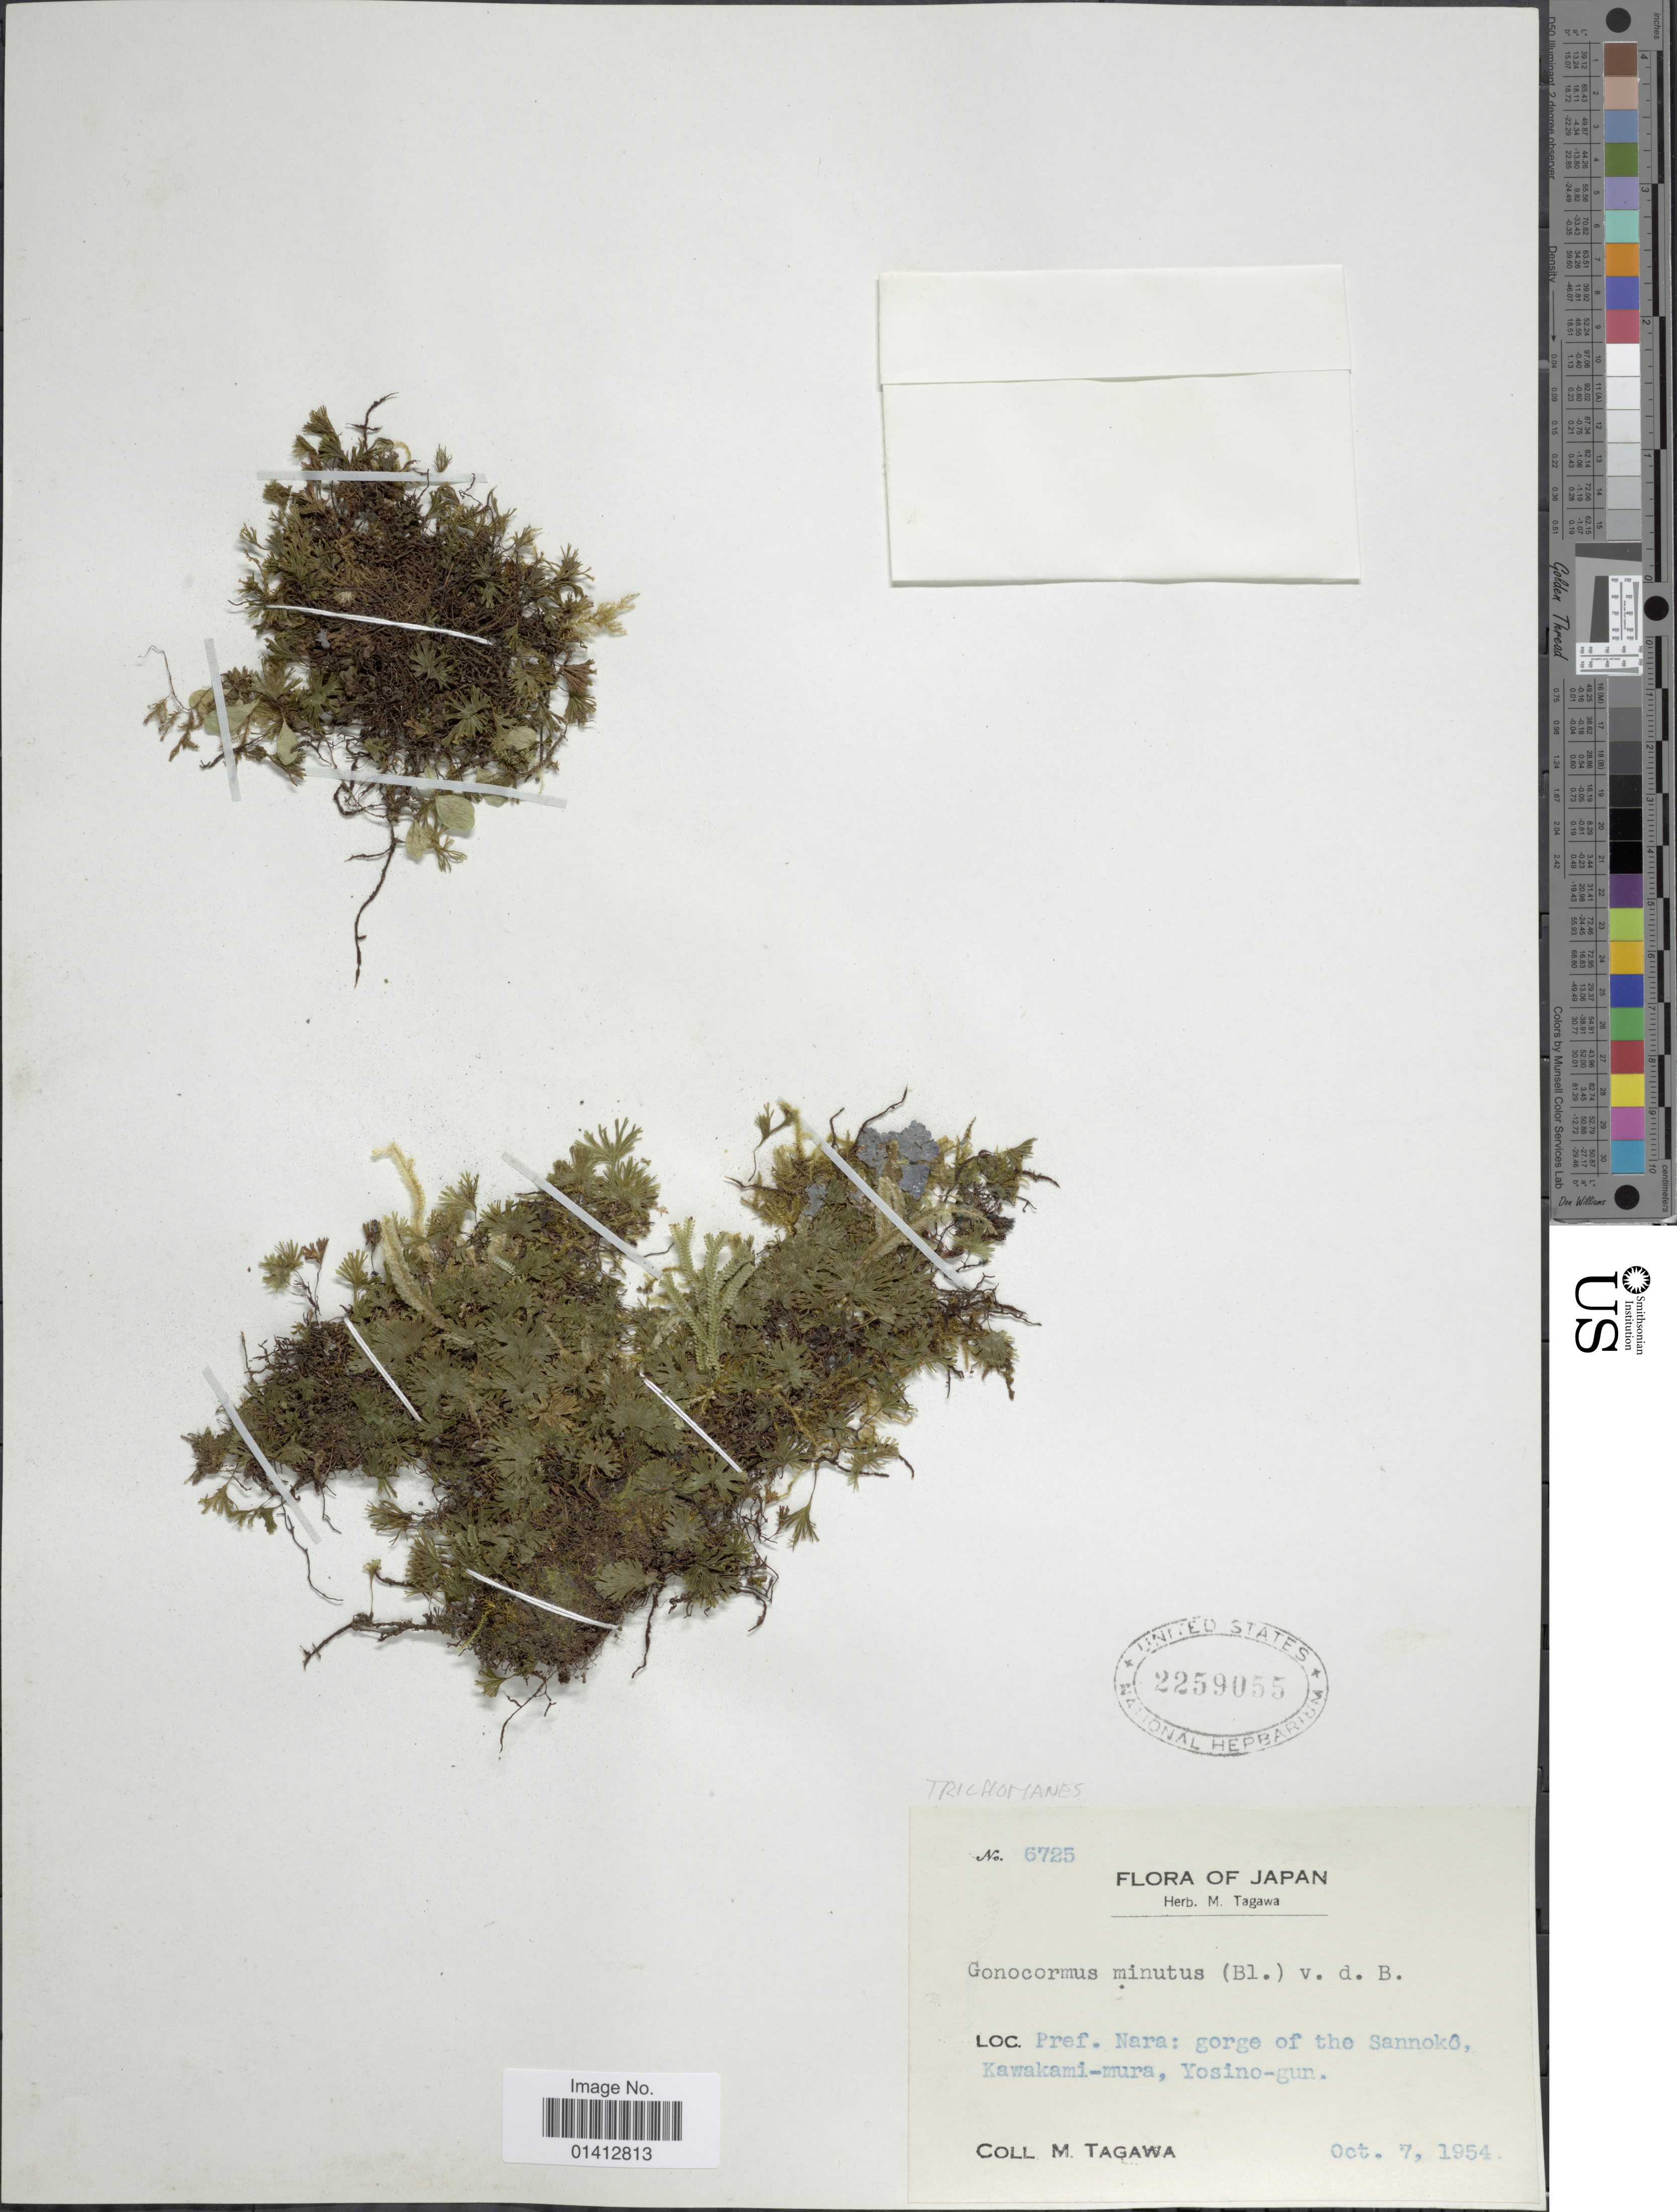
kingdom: Plantae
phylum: Tracheophyta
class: Polypodiopsida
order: Hymenophyllales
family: Hymenophyllaceae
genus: Crepidomanes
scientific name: Crepidomanes minutum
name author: (Blume) K. Iwats.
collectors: M. Tagawa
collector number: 6725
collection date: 1954-10-07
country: Japan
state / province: Nara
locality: Pref Nara: gorge of the Sannokô, Kawakami-mura, Yosino-gun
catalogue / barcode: US 2259055